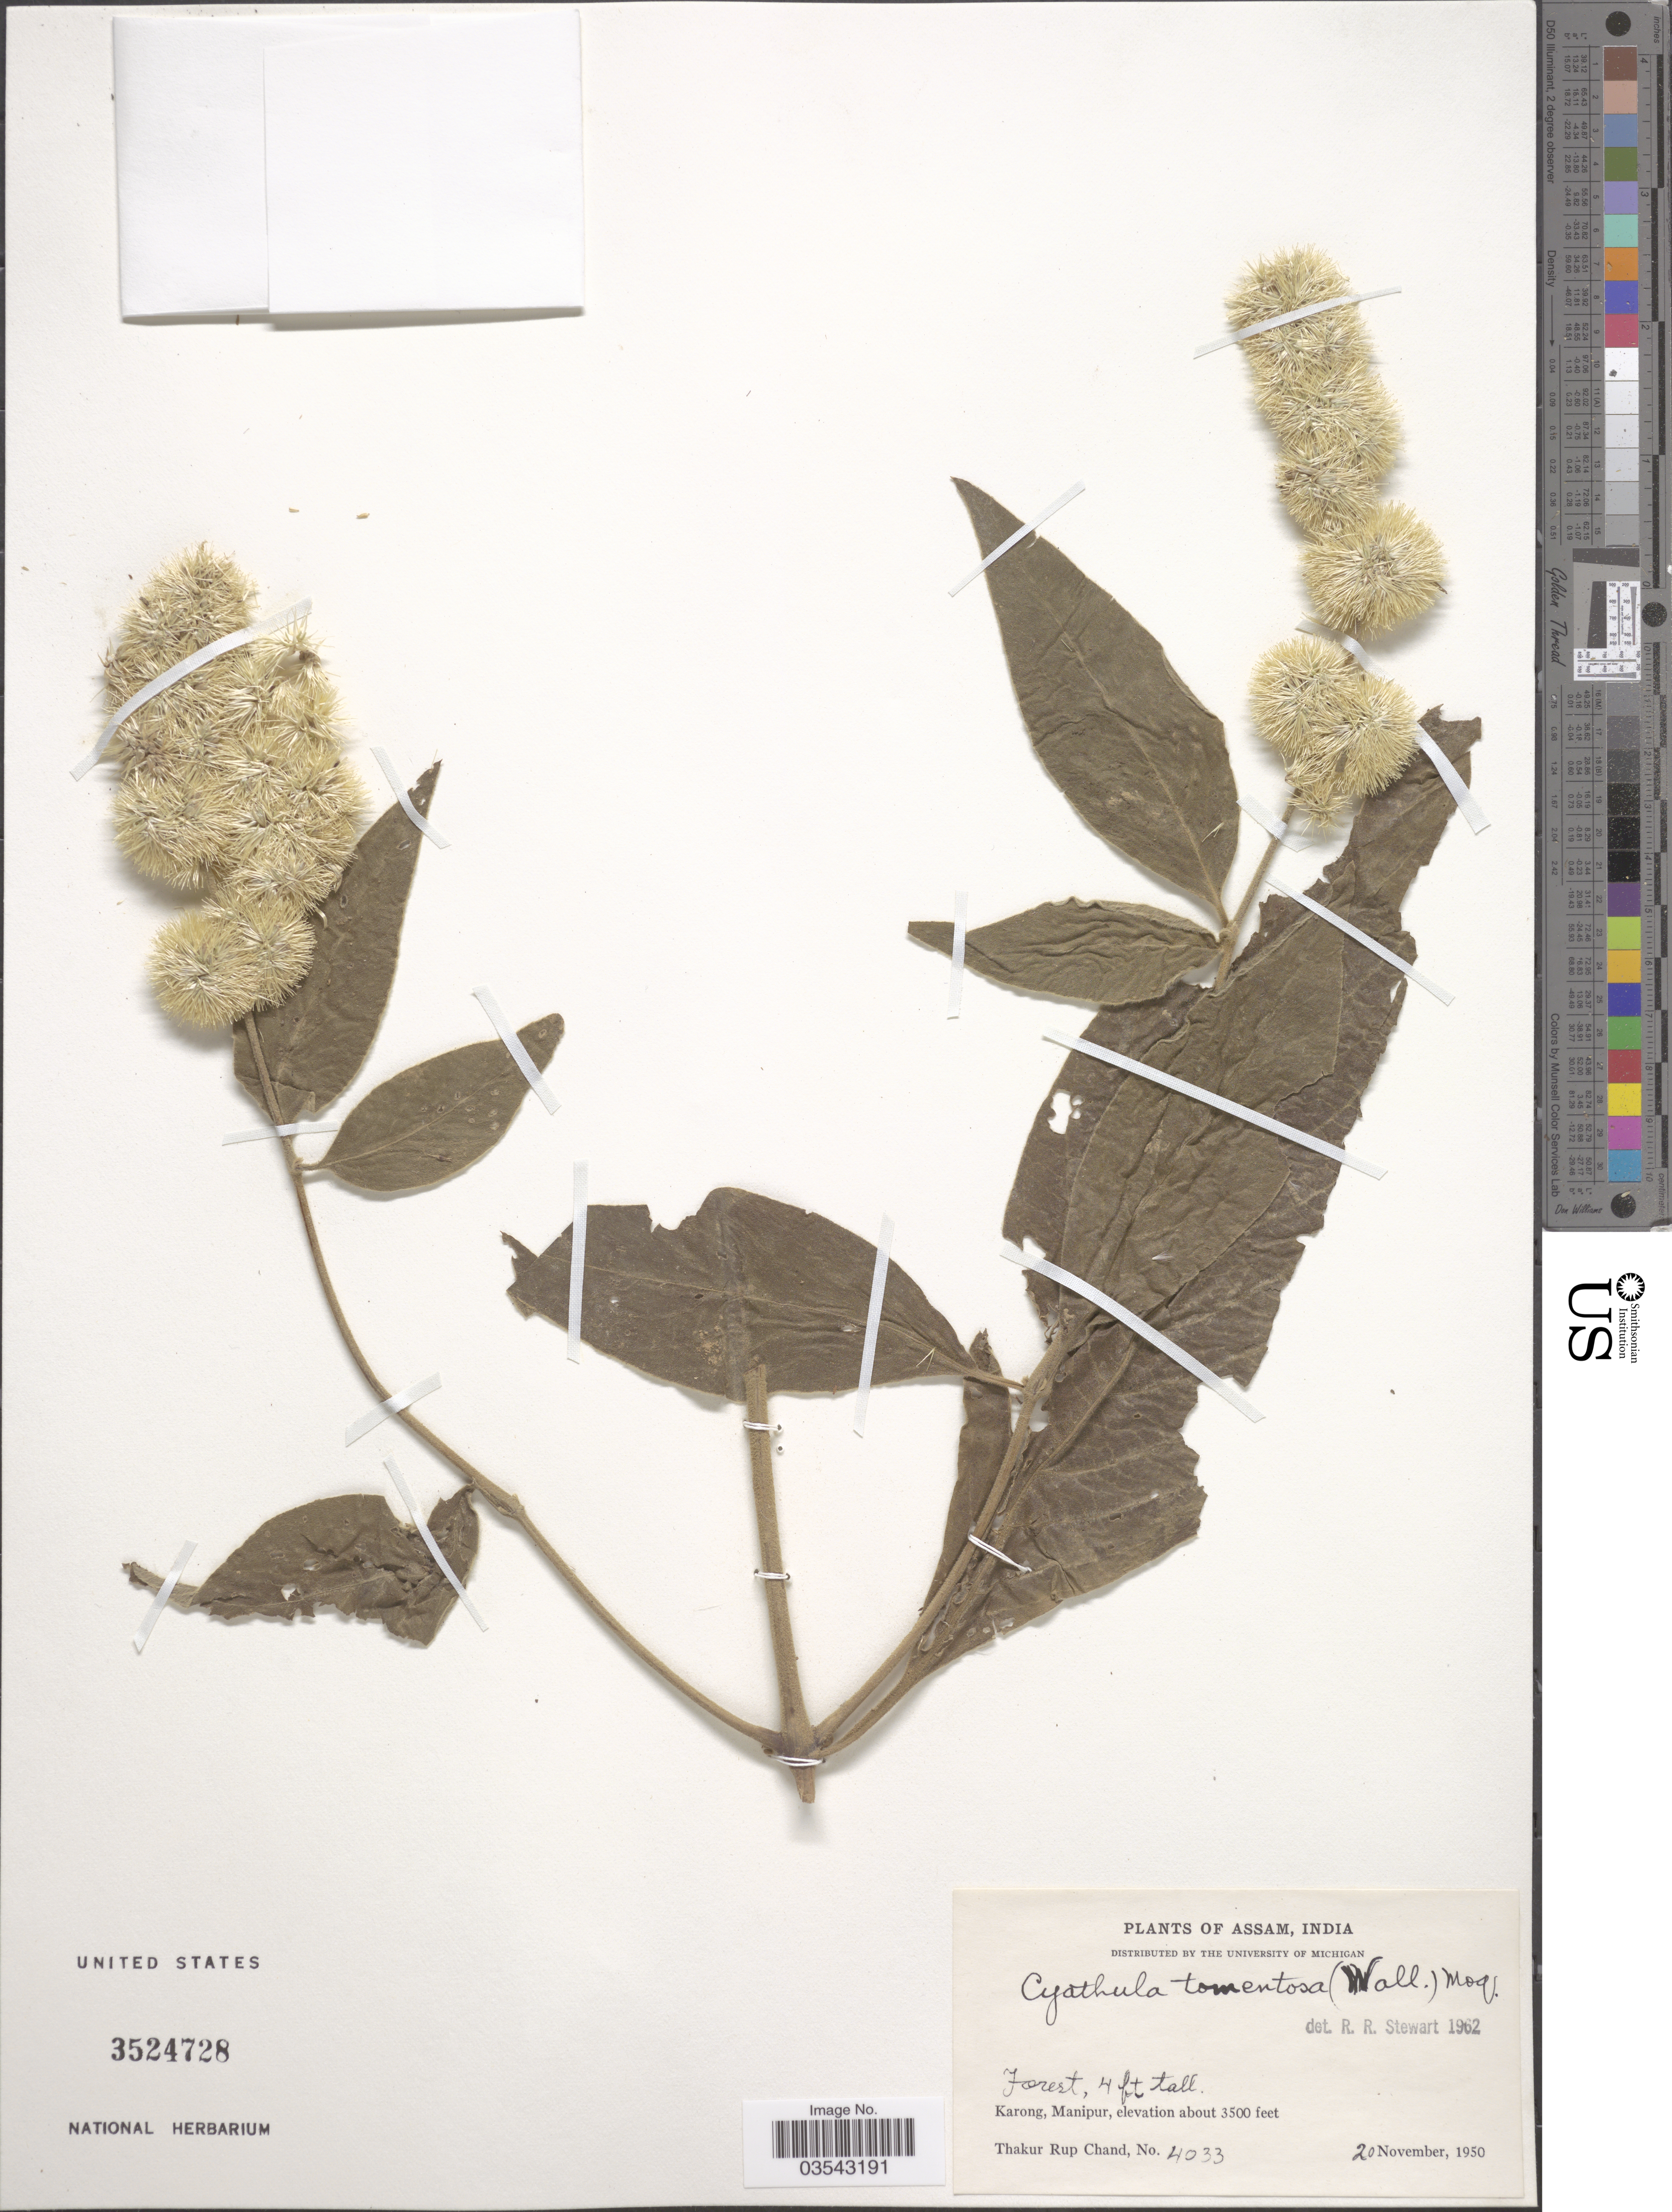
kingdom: Plantae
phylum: Tracheophyta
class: Magnoliopsida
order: Caryophyllales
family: Amaranthaceae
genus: Cyathula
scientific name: Cyathula tomentosa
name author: (Roth) Moq.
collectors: T. R. Chand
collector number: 4033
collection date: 1950-11-20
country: India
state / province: Manipur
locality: Karong, Manipur.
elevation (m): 1067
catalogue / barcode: US 3524728